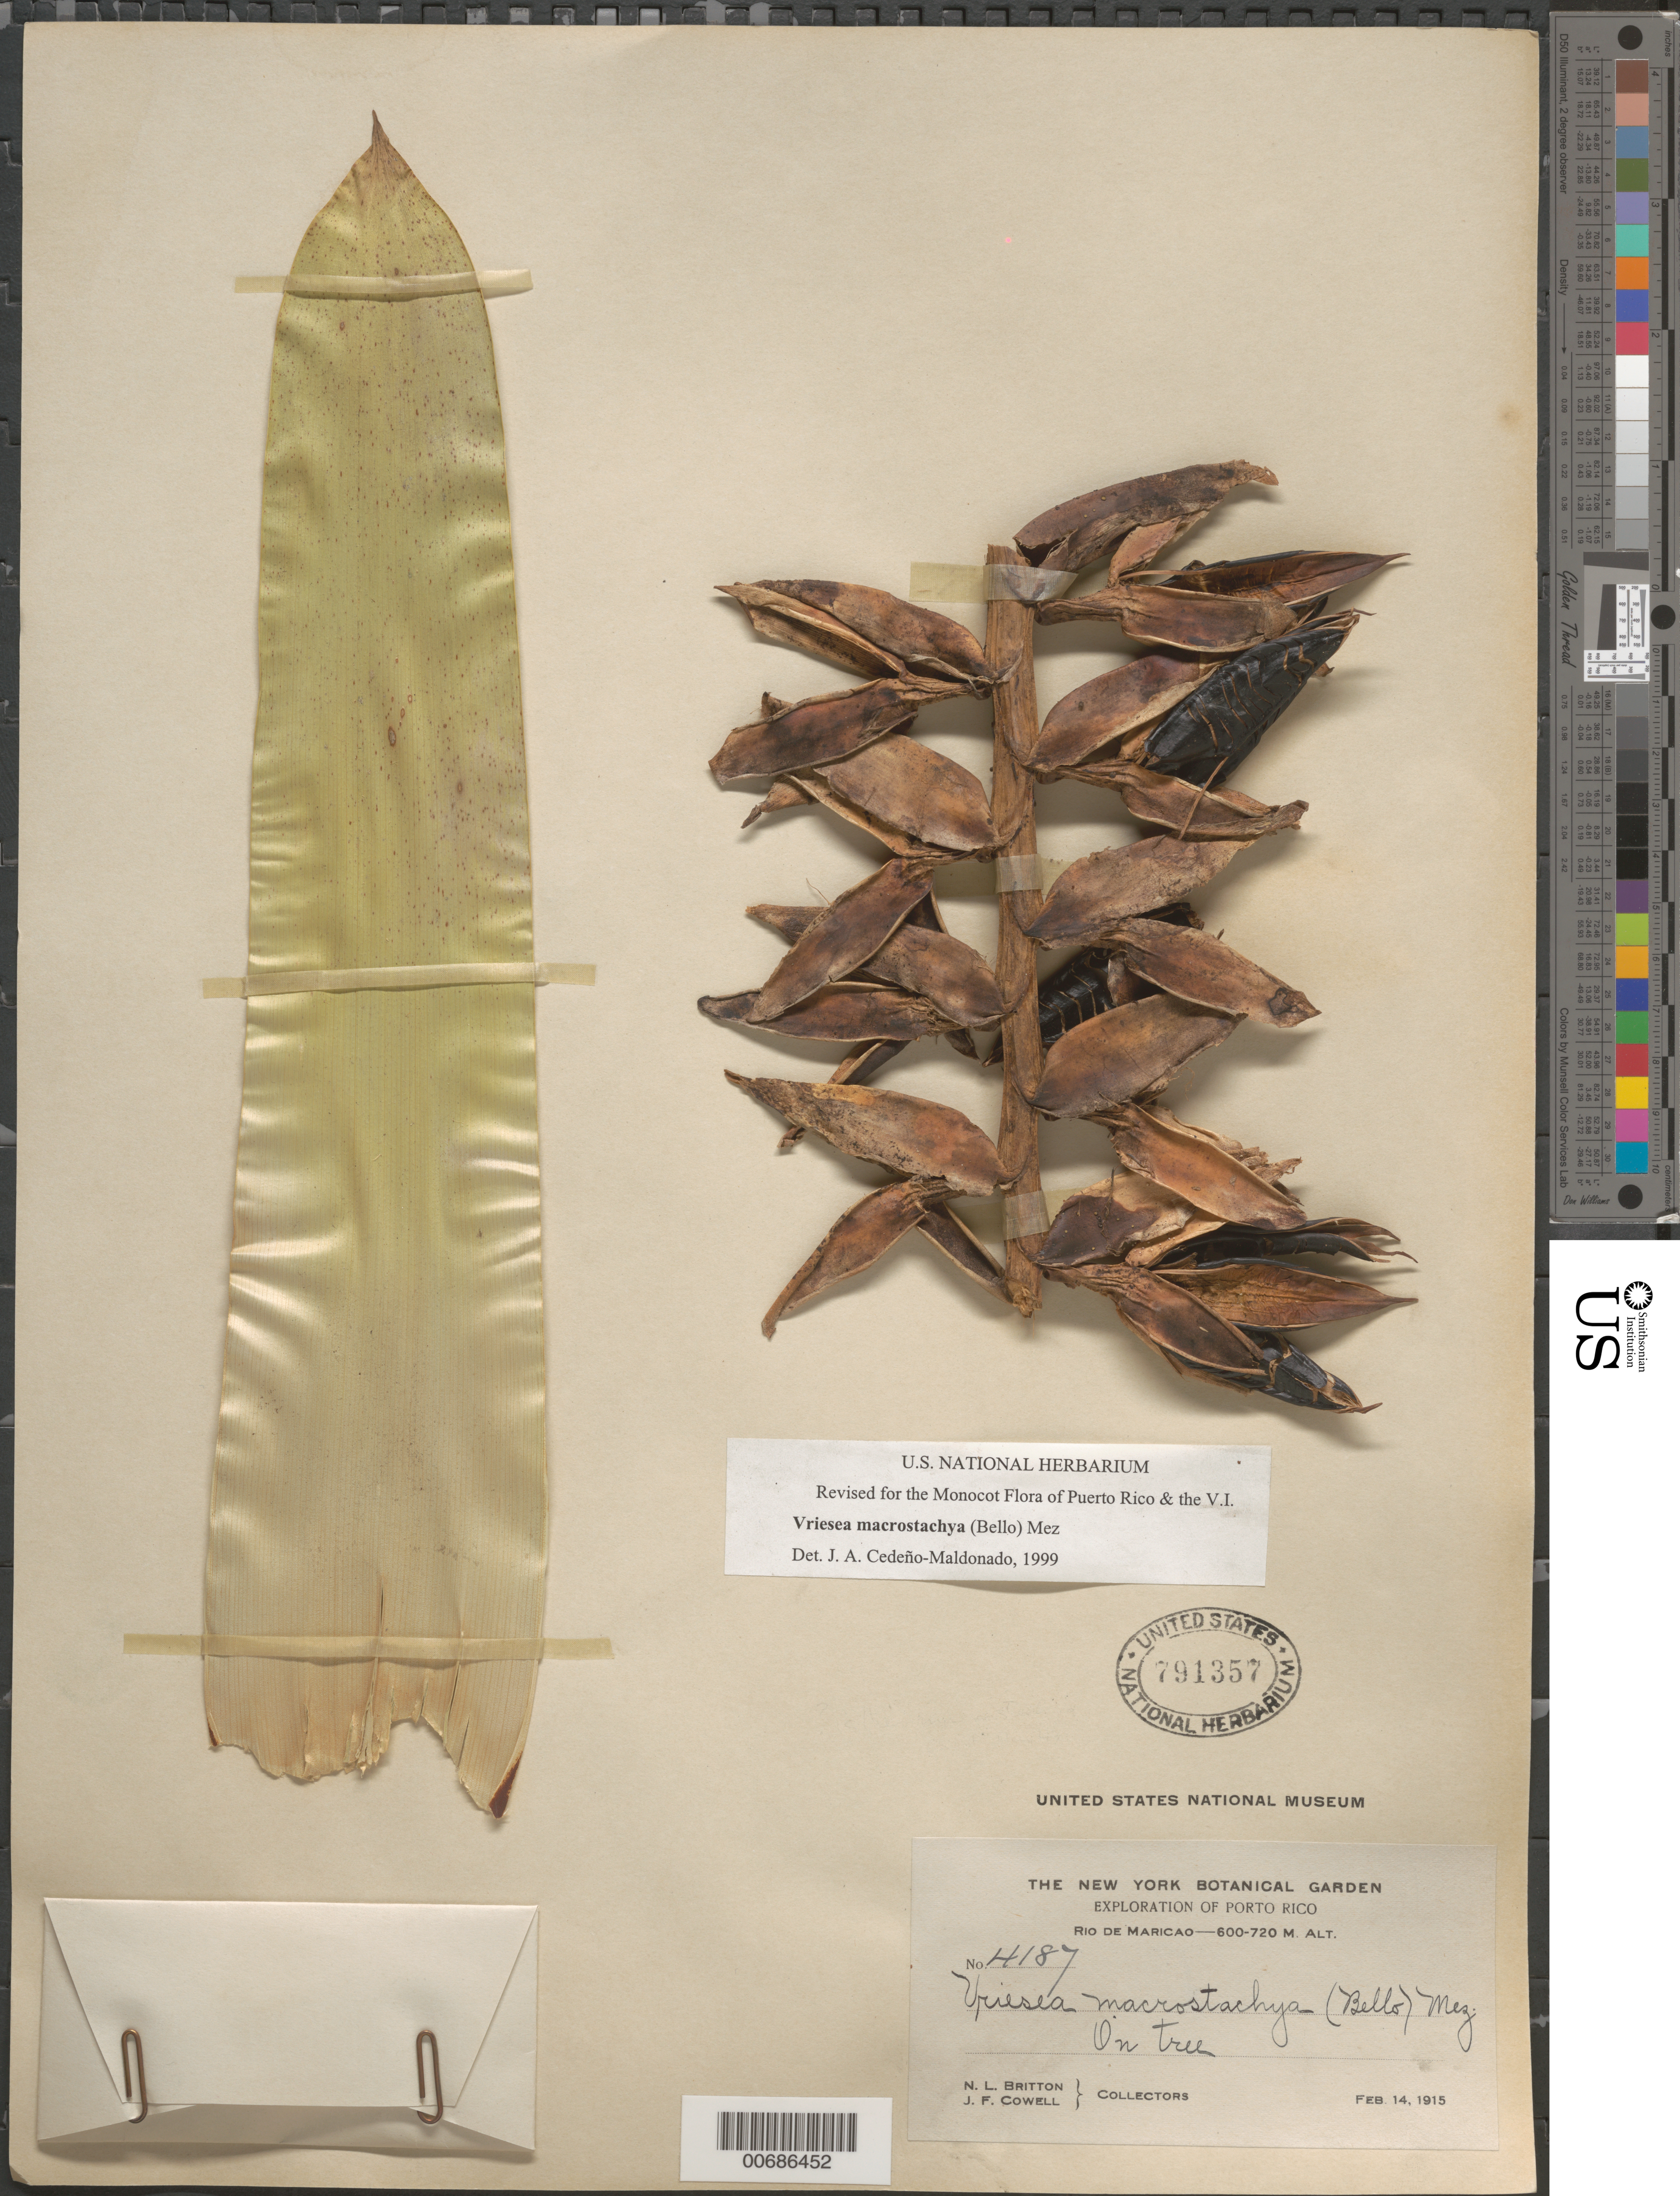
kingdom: Plantae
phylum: Tracheophyta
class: Liliopsida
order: Poales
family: Bromeliaceae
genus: Vriesea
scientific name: Vriesea macrostachya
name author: (Bello) Mez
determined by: Cedeño-Maldonado, J. A.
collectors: N. Britton & J. F. Cowell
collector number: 4187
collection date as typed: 14 Feb 1915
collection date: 1915-02-14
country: Puerto Rico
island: Greater Antilles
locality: Rio de Maricao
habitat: on tree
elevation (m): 600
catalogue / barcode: US 791357